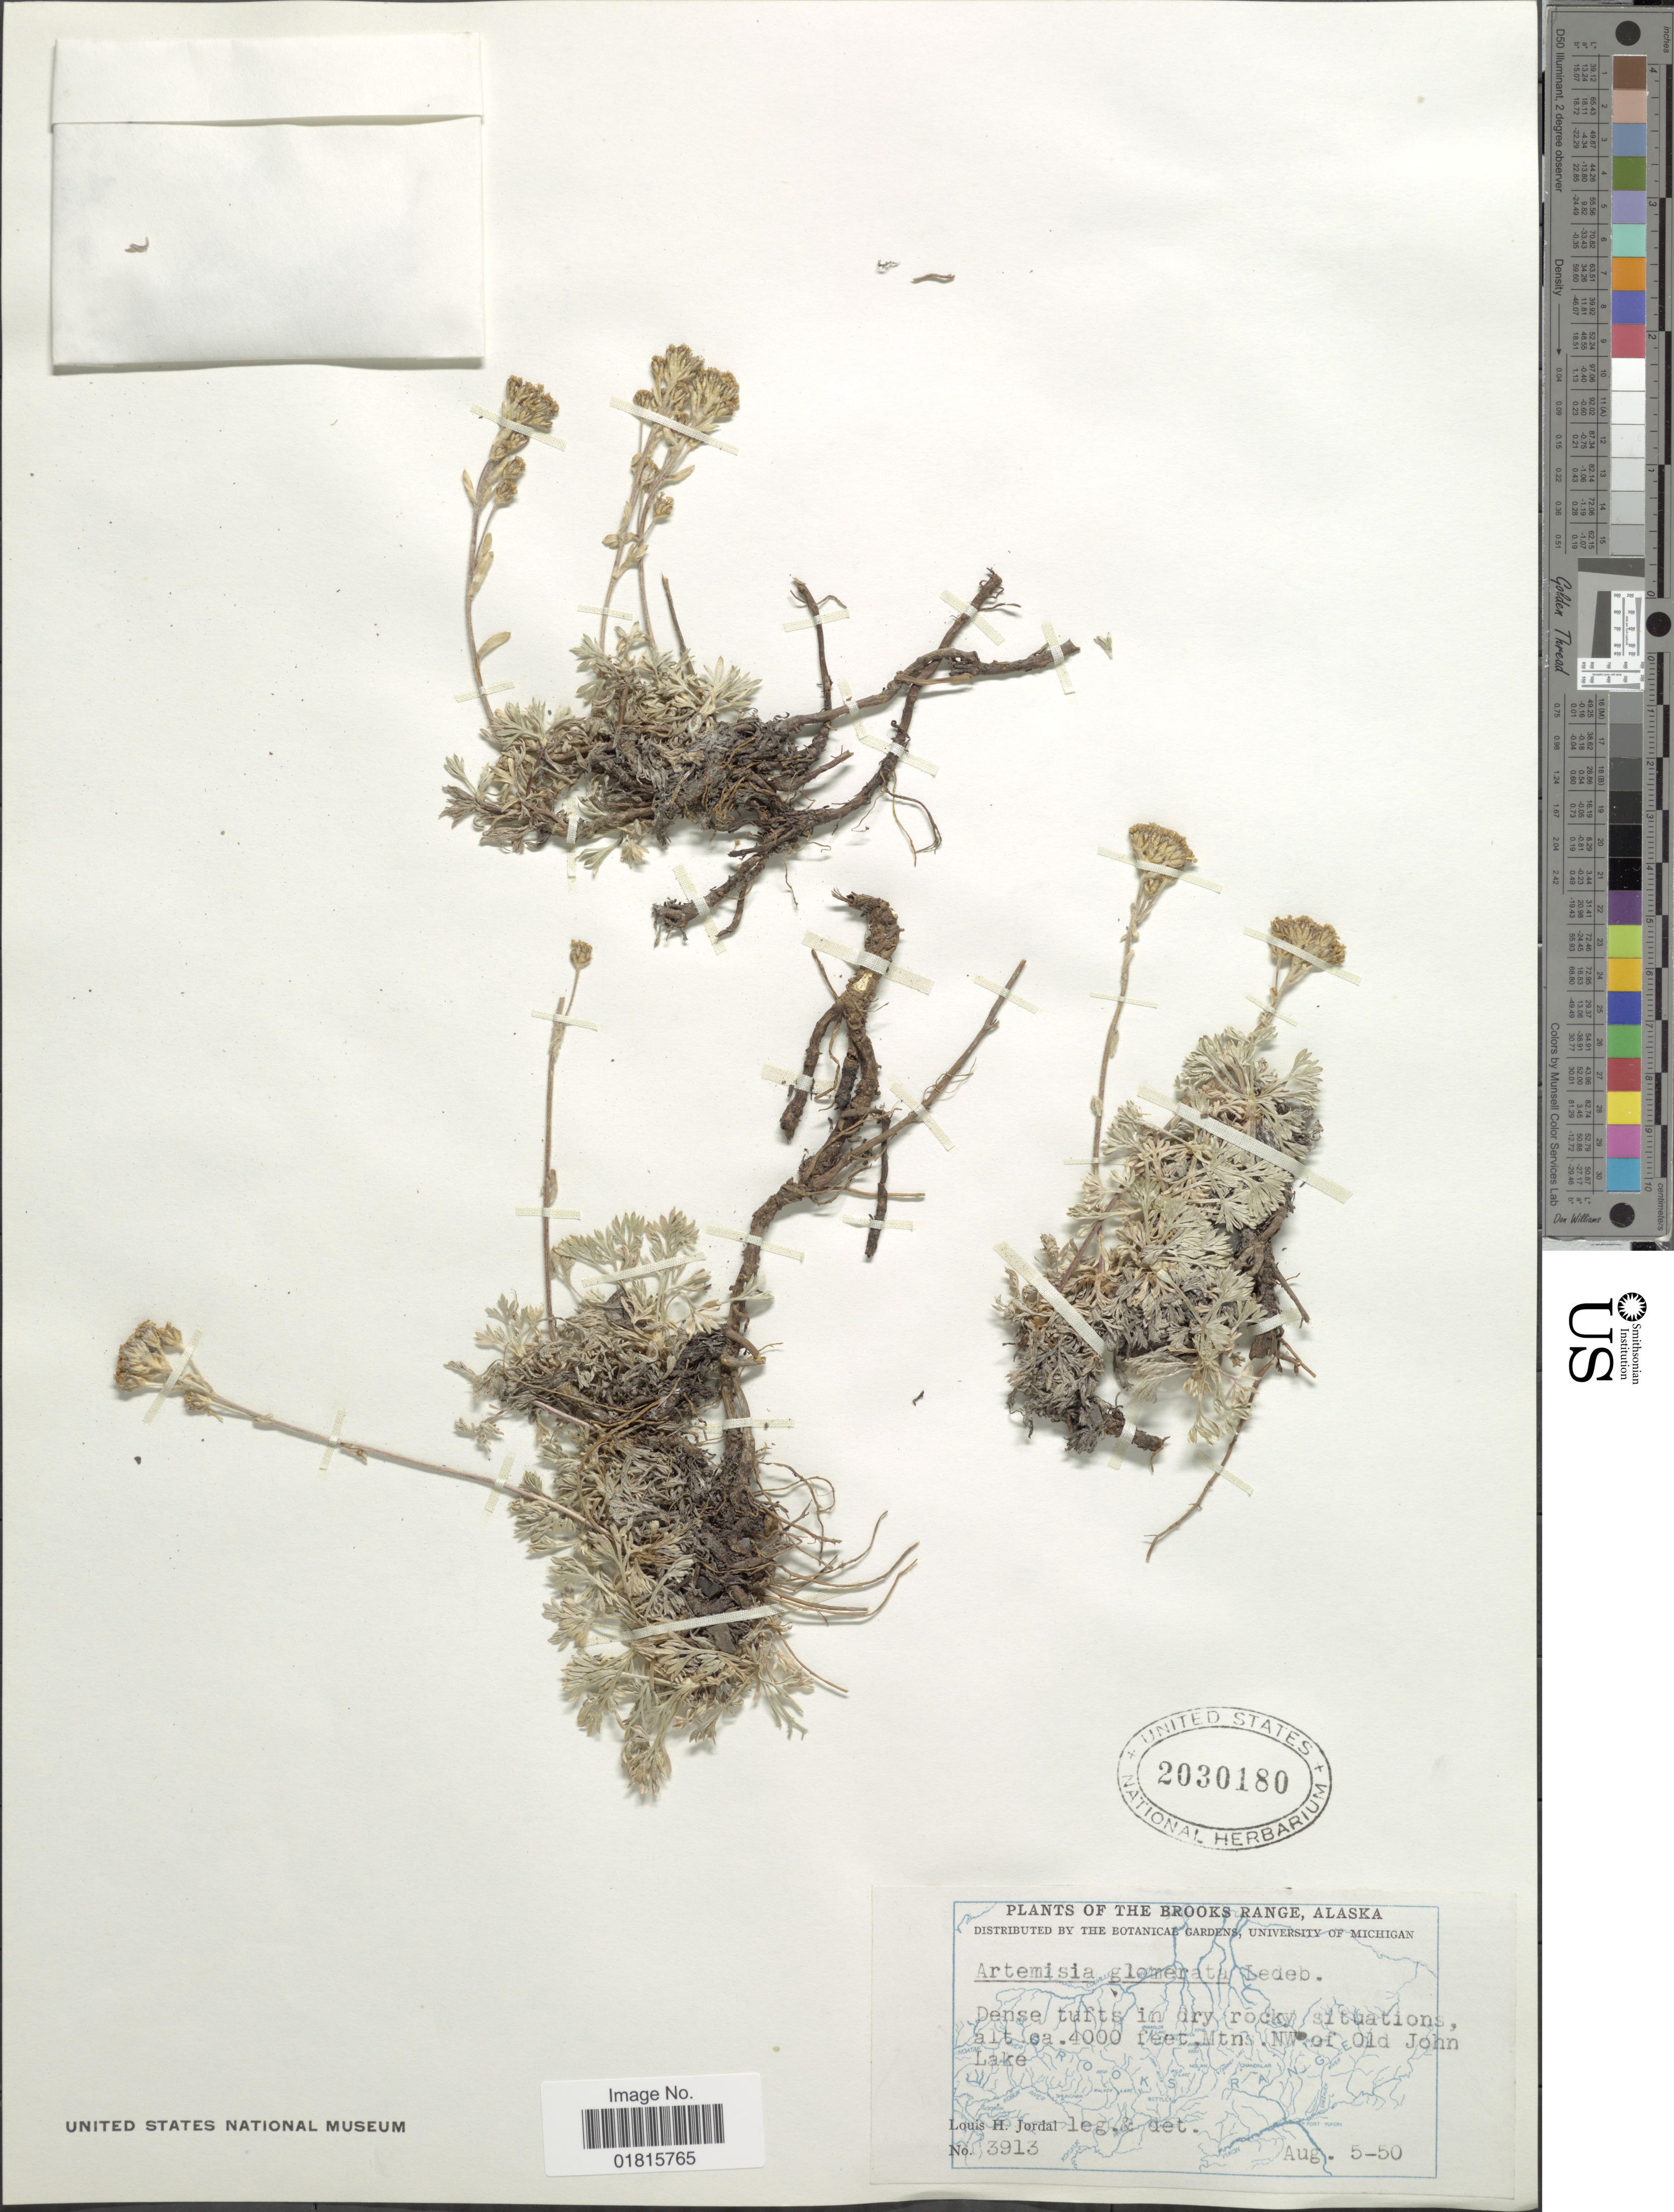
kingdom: Plantae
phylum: Tracheophyta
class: Magnoliopsida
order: Asterales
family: Asteraceae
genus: Artemisia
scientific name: Artemisia glomerata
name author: Ledeb.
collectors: L. Jordal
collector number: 3913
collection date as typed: Transcribed d/m/y: 5/8/50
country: United States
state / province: Alaska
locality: The Brooks Range, Dens tufts in dry rocky situations, Mtn NW of Old John Lake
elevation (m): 1219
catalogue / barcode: US 2030180